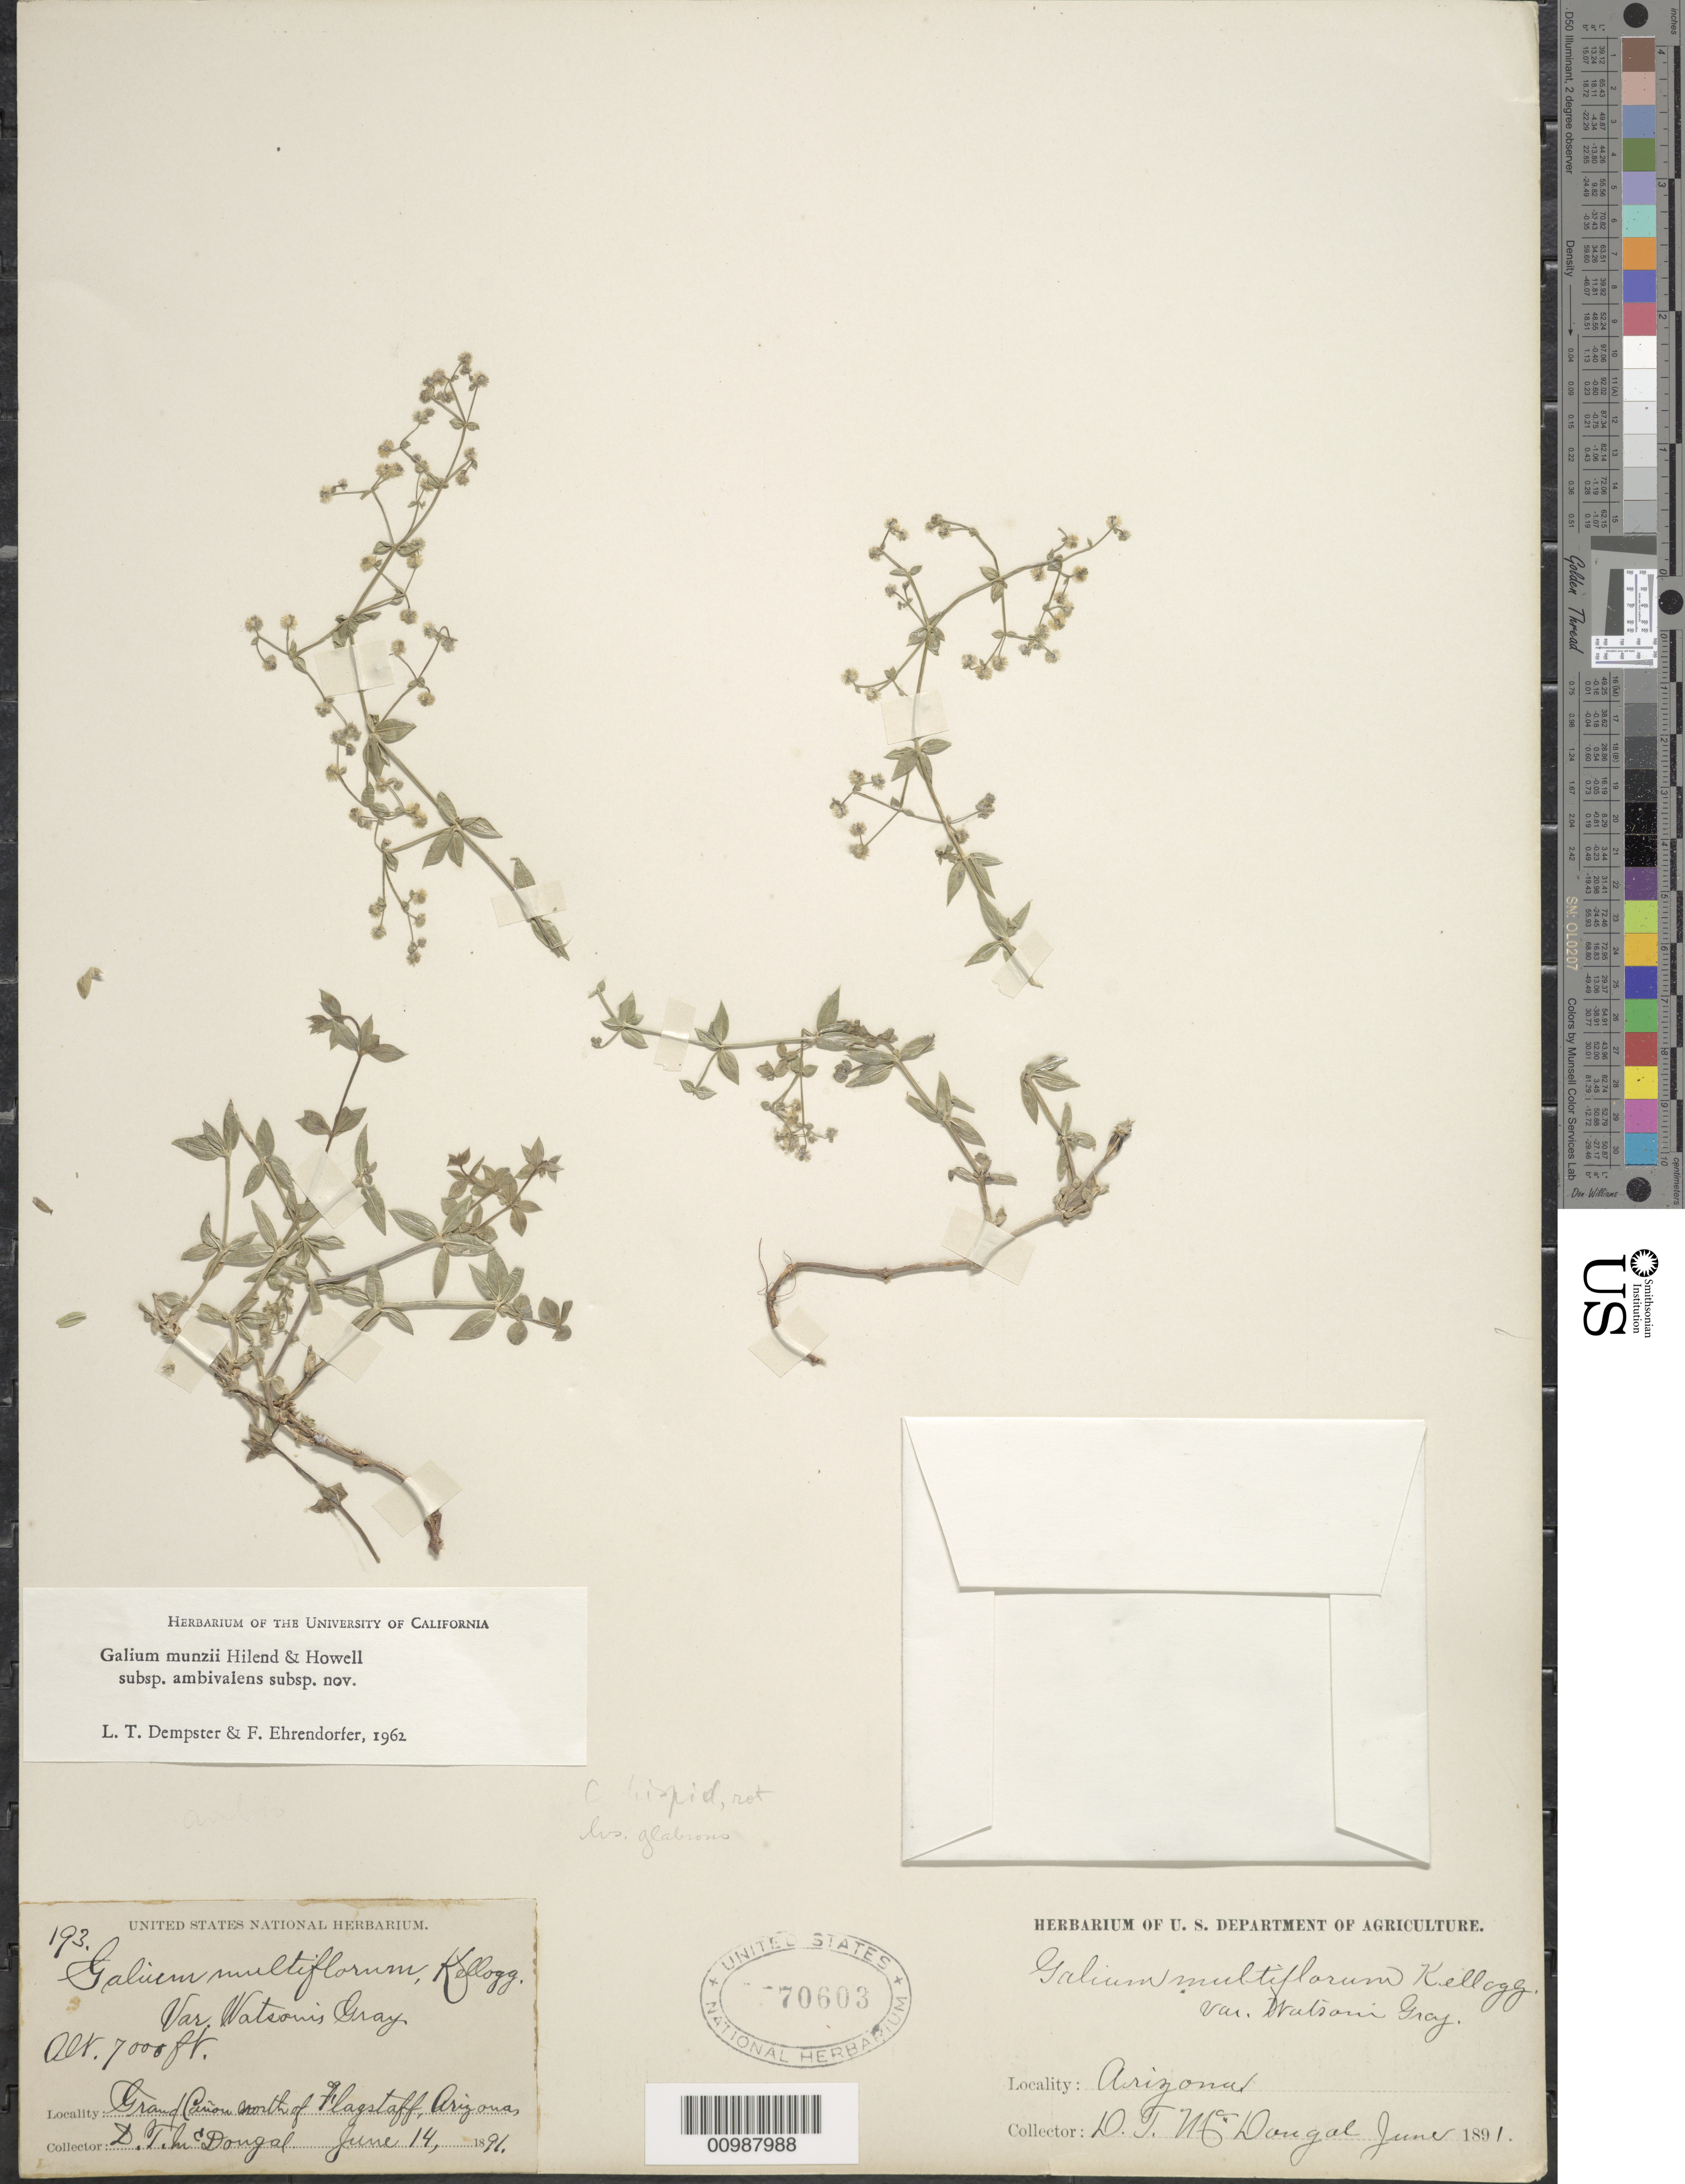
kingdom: Plantae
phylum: Tracheophyta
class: Magnoliopsida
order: Gentianales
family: Rubiaceae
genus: Galium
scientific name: Galium munzii subsp. munzii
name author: Hilend & J.T. Howell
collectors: D. T. MacDougal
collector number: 193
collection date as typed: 14 Jun 1896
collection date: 1896-06-14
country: United States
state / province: Arizona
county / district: Coconino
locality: Grand Canyon south of Flagstaff.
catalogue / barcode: US 70603